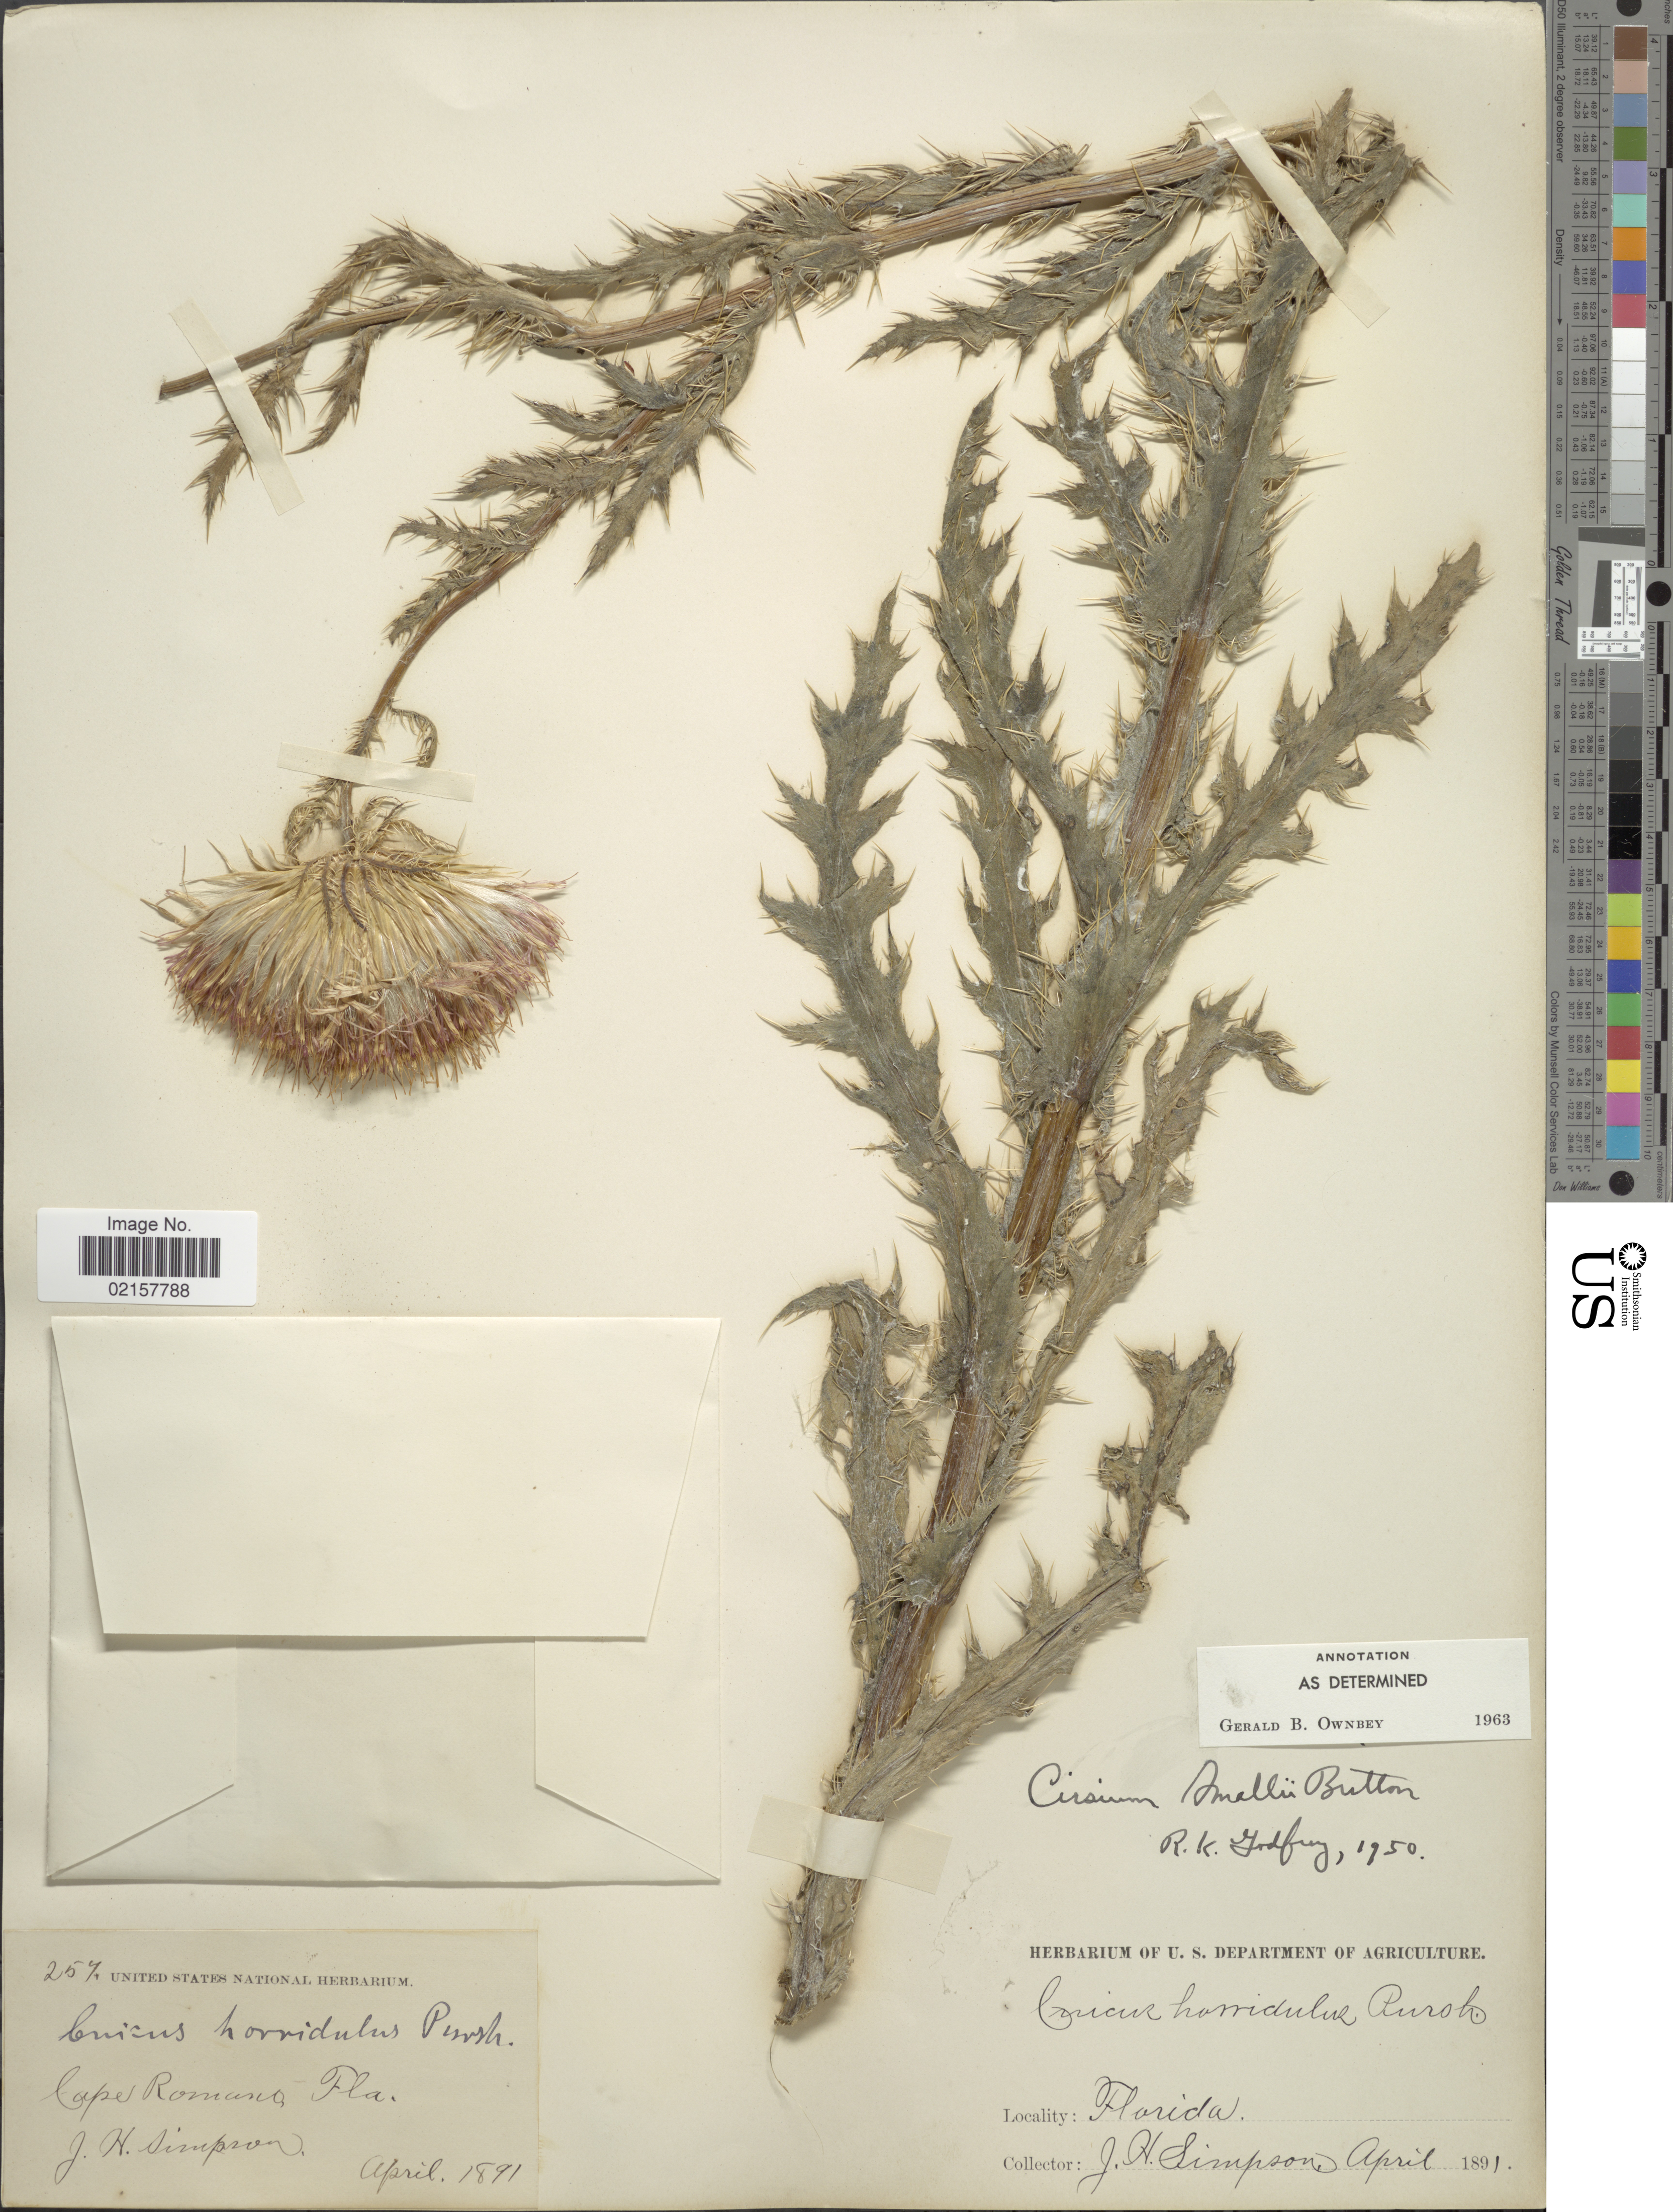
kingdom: Plantae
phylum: Tracheophyta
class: Magnoliopsida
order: Asterales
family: Asteraceae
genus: Cirsium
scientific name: Cirsium horridulum var. vittatum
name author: (Small) R.W. Long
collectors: J. H. Simpson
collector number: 257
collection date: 1891-04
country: United States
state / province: Florida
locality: Cape Romano